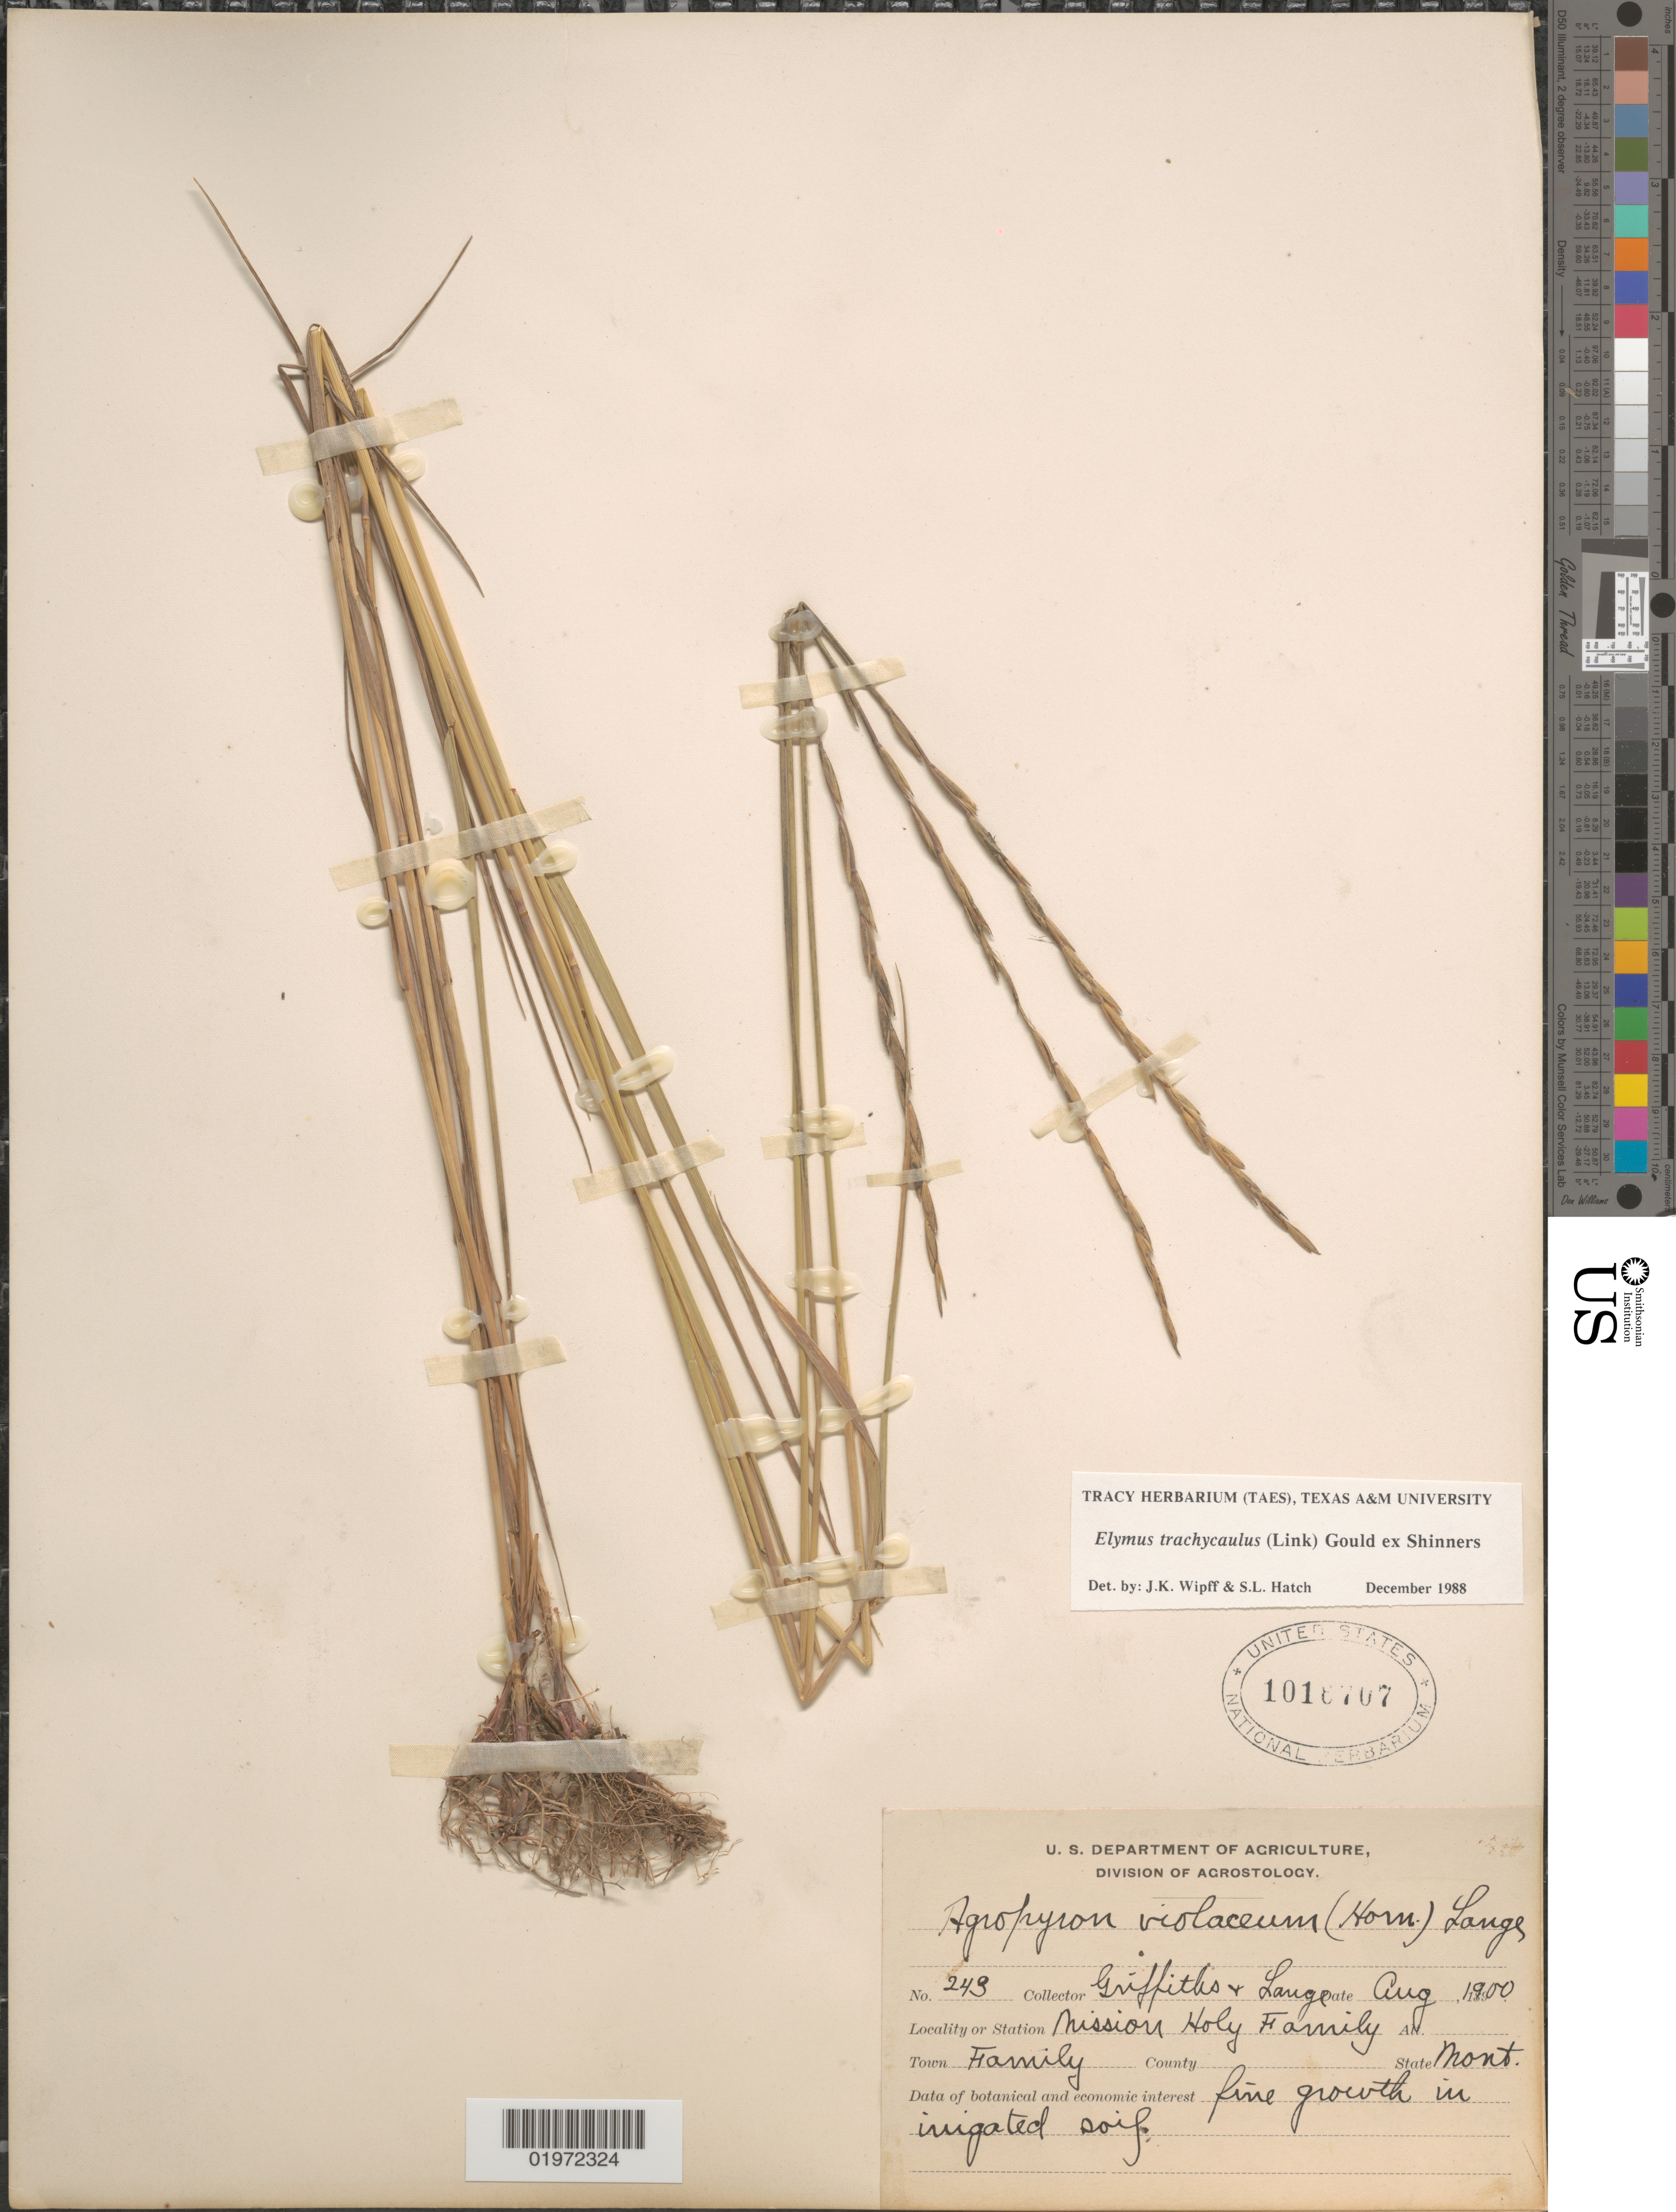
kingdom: Plantae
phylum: Tracheophyta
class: Liliopsida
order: Poales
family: Poaceae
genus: Elymus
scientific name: Elymus trachycaulus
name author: (Link) Gould ex Shinners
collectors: -- Griffiths & -- Lange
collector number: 243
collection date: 1900-08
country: United States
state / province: Montana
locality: Mission Holy Family. Town Family. Fine growth in irrigated soil.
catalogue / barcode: US 1018707